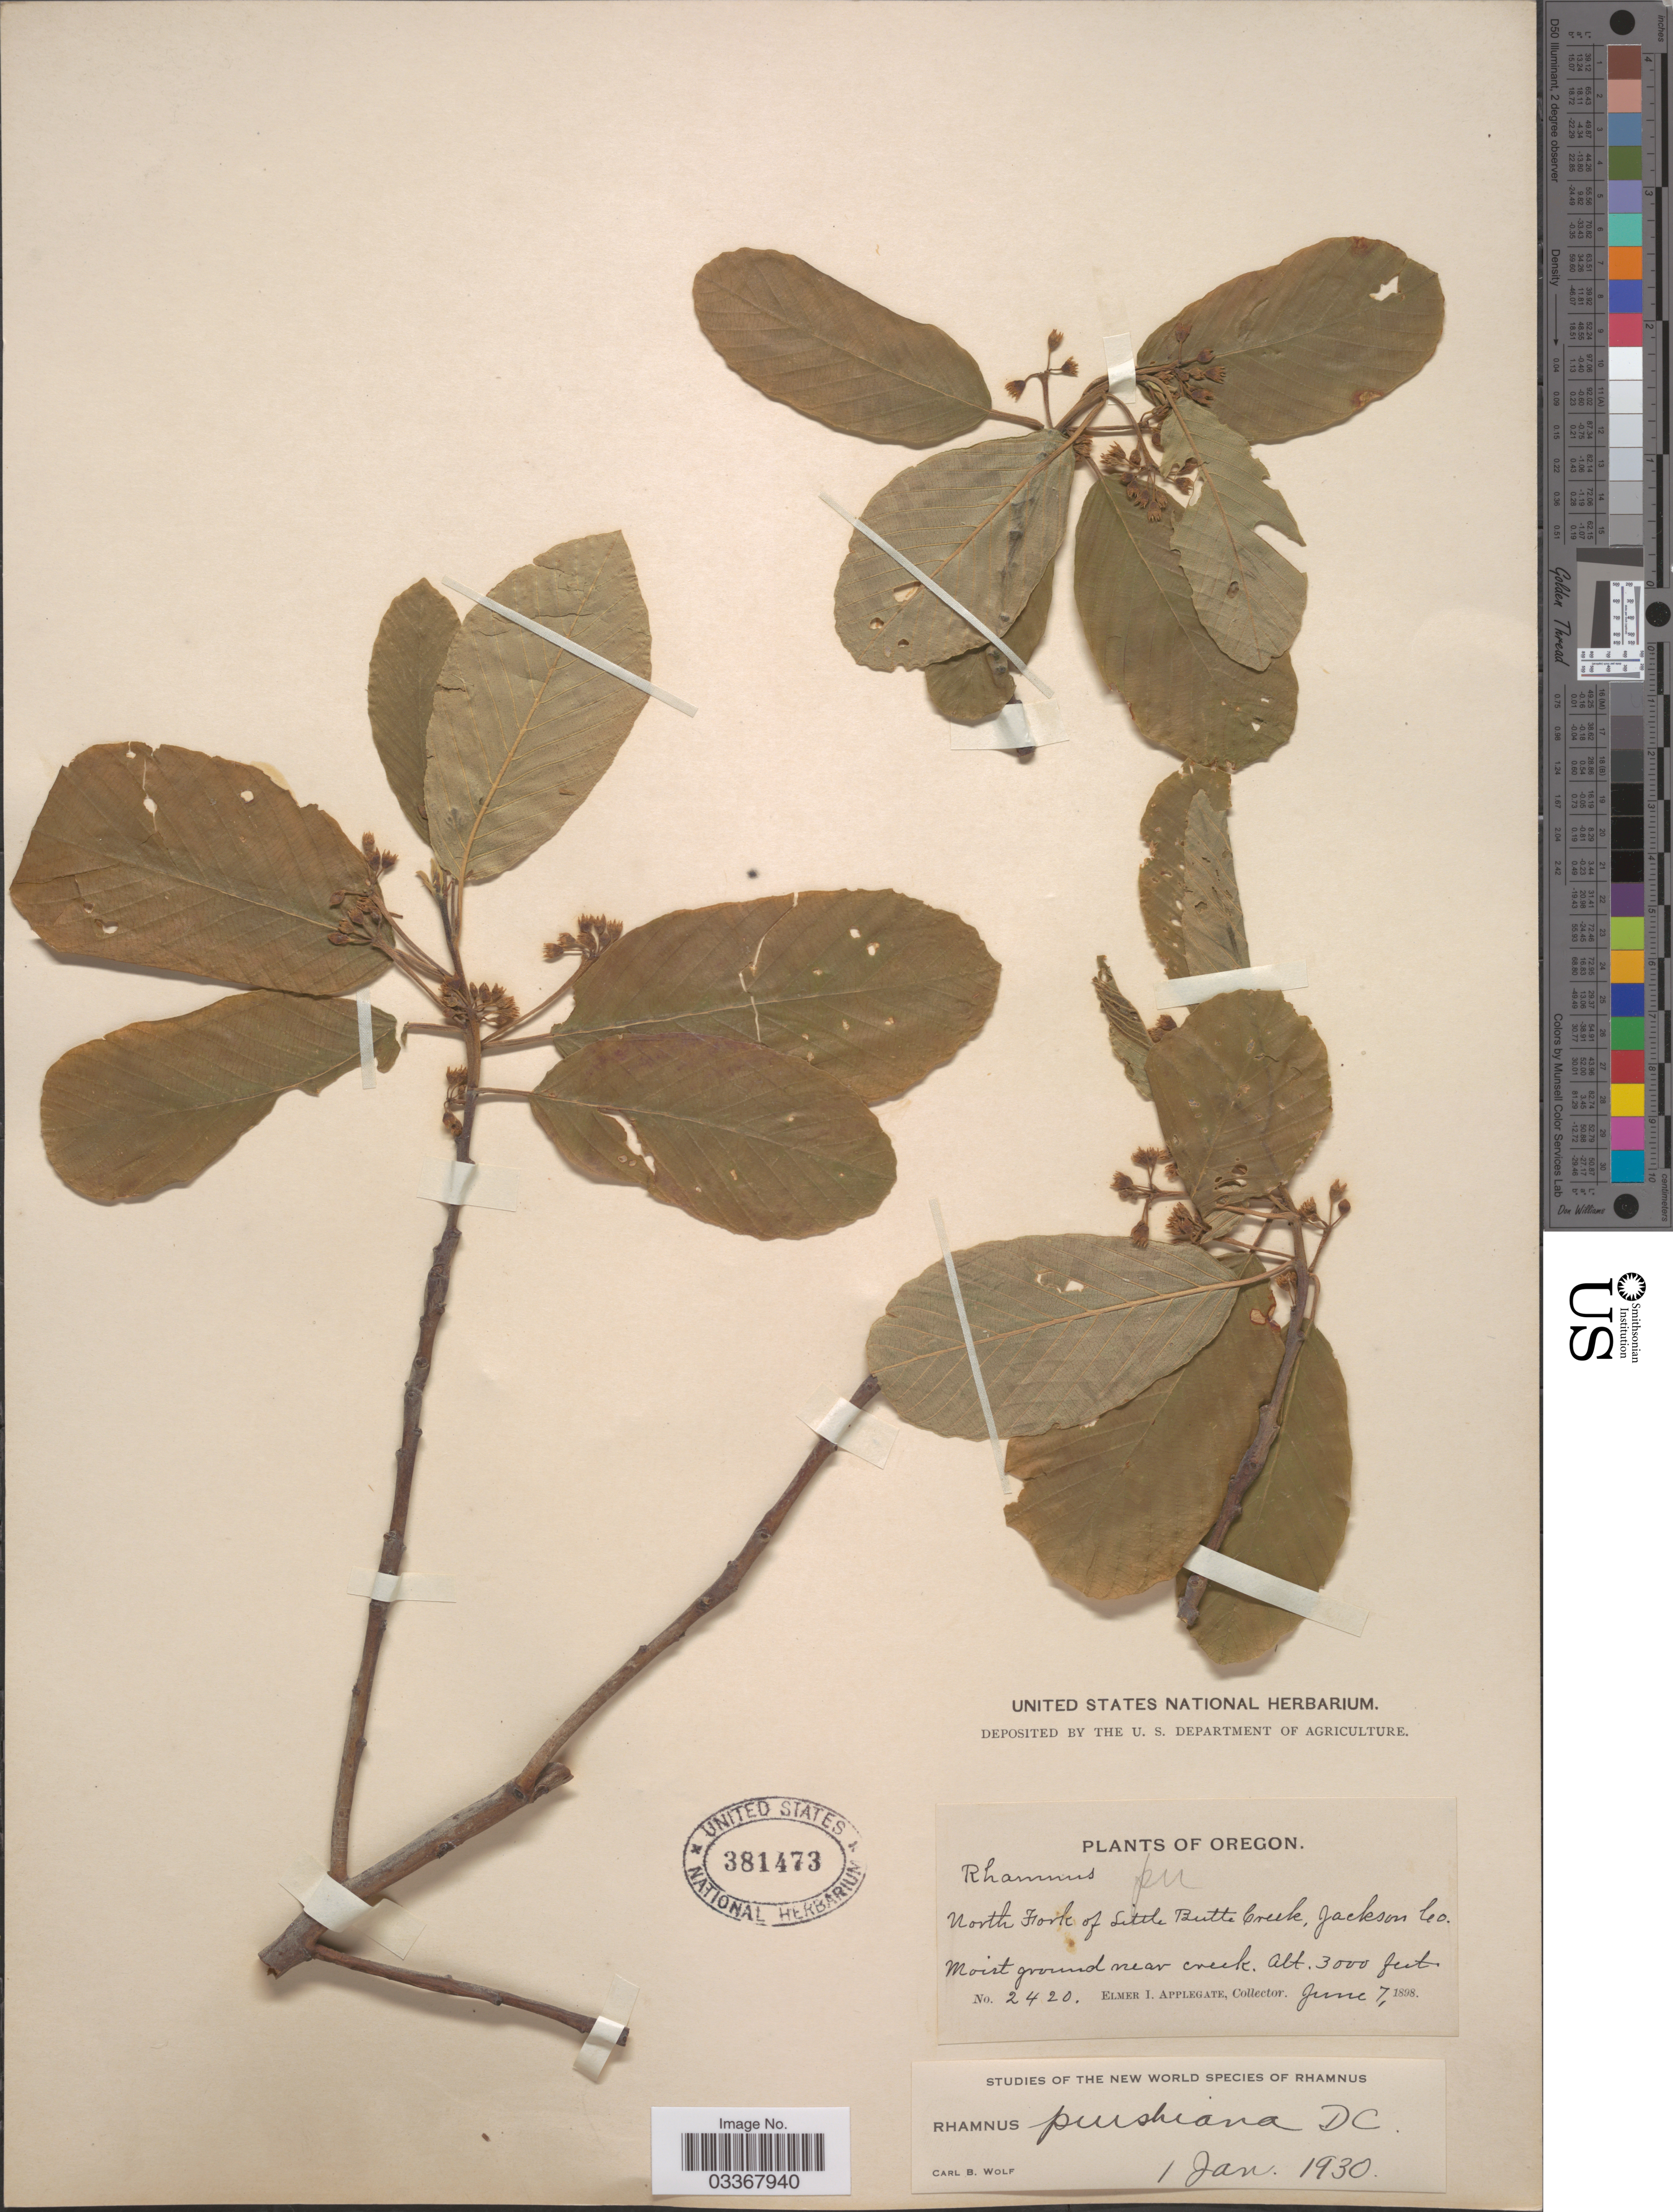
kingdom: Plantae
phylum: Tracheophyta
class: Magnoliopsida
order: Rosales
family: Rhamnaceae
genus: Frangula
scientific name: Frangula purshiana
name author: (DC.) A. Gray ex J.G. Cooper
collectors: E. I. Applegate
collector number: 2420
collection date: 1898-06-07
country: United States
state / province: Oregon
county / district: Jackson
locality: North Fork of Little Butte Creek, Jackson Co.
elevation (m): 914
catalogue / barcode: US 381473